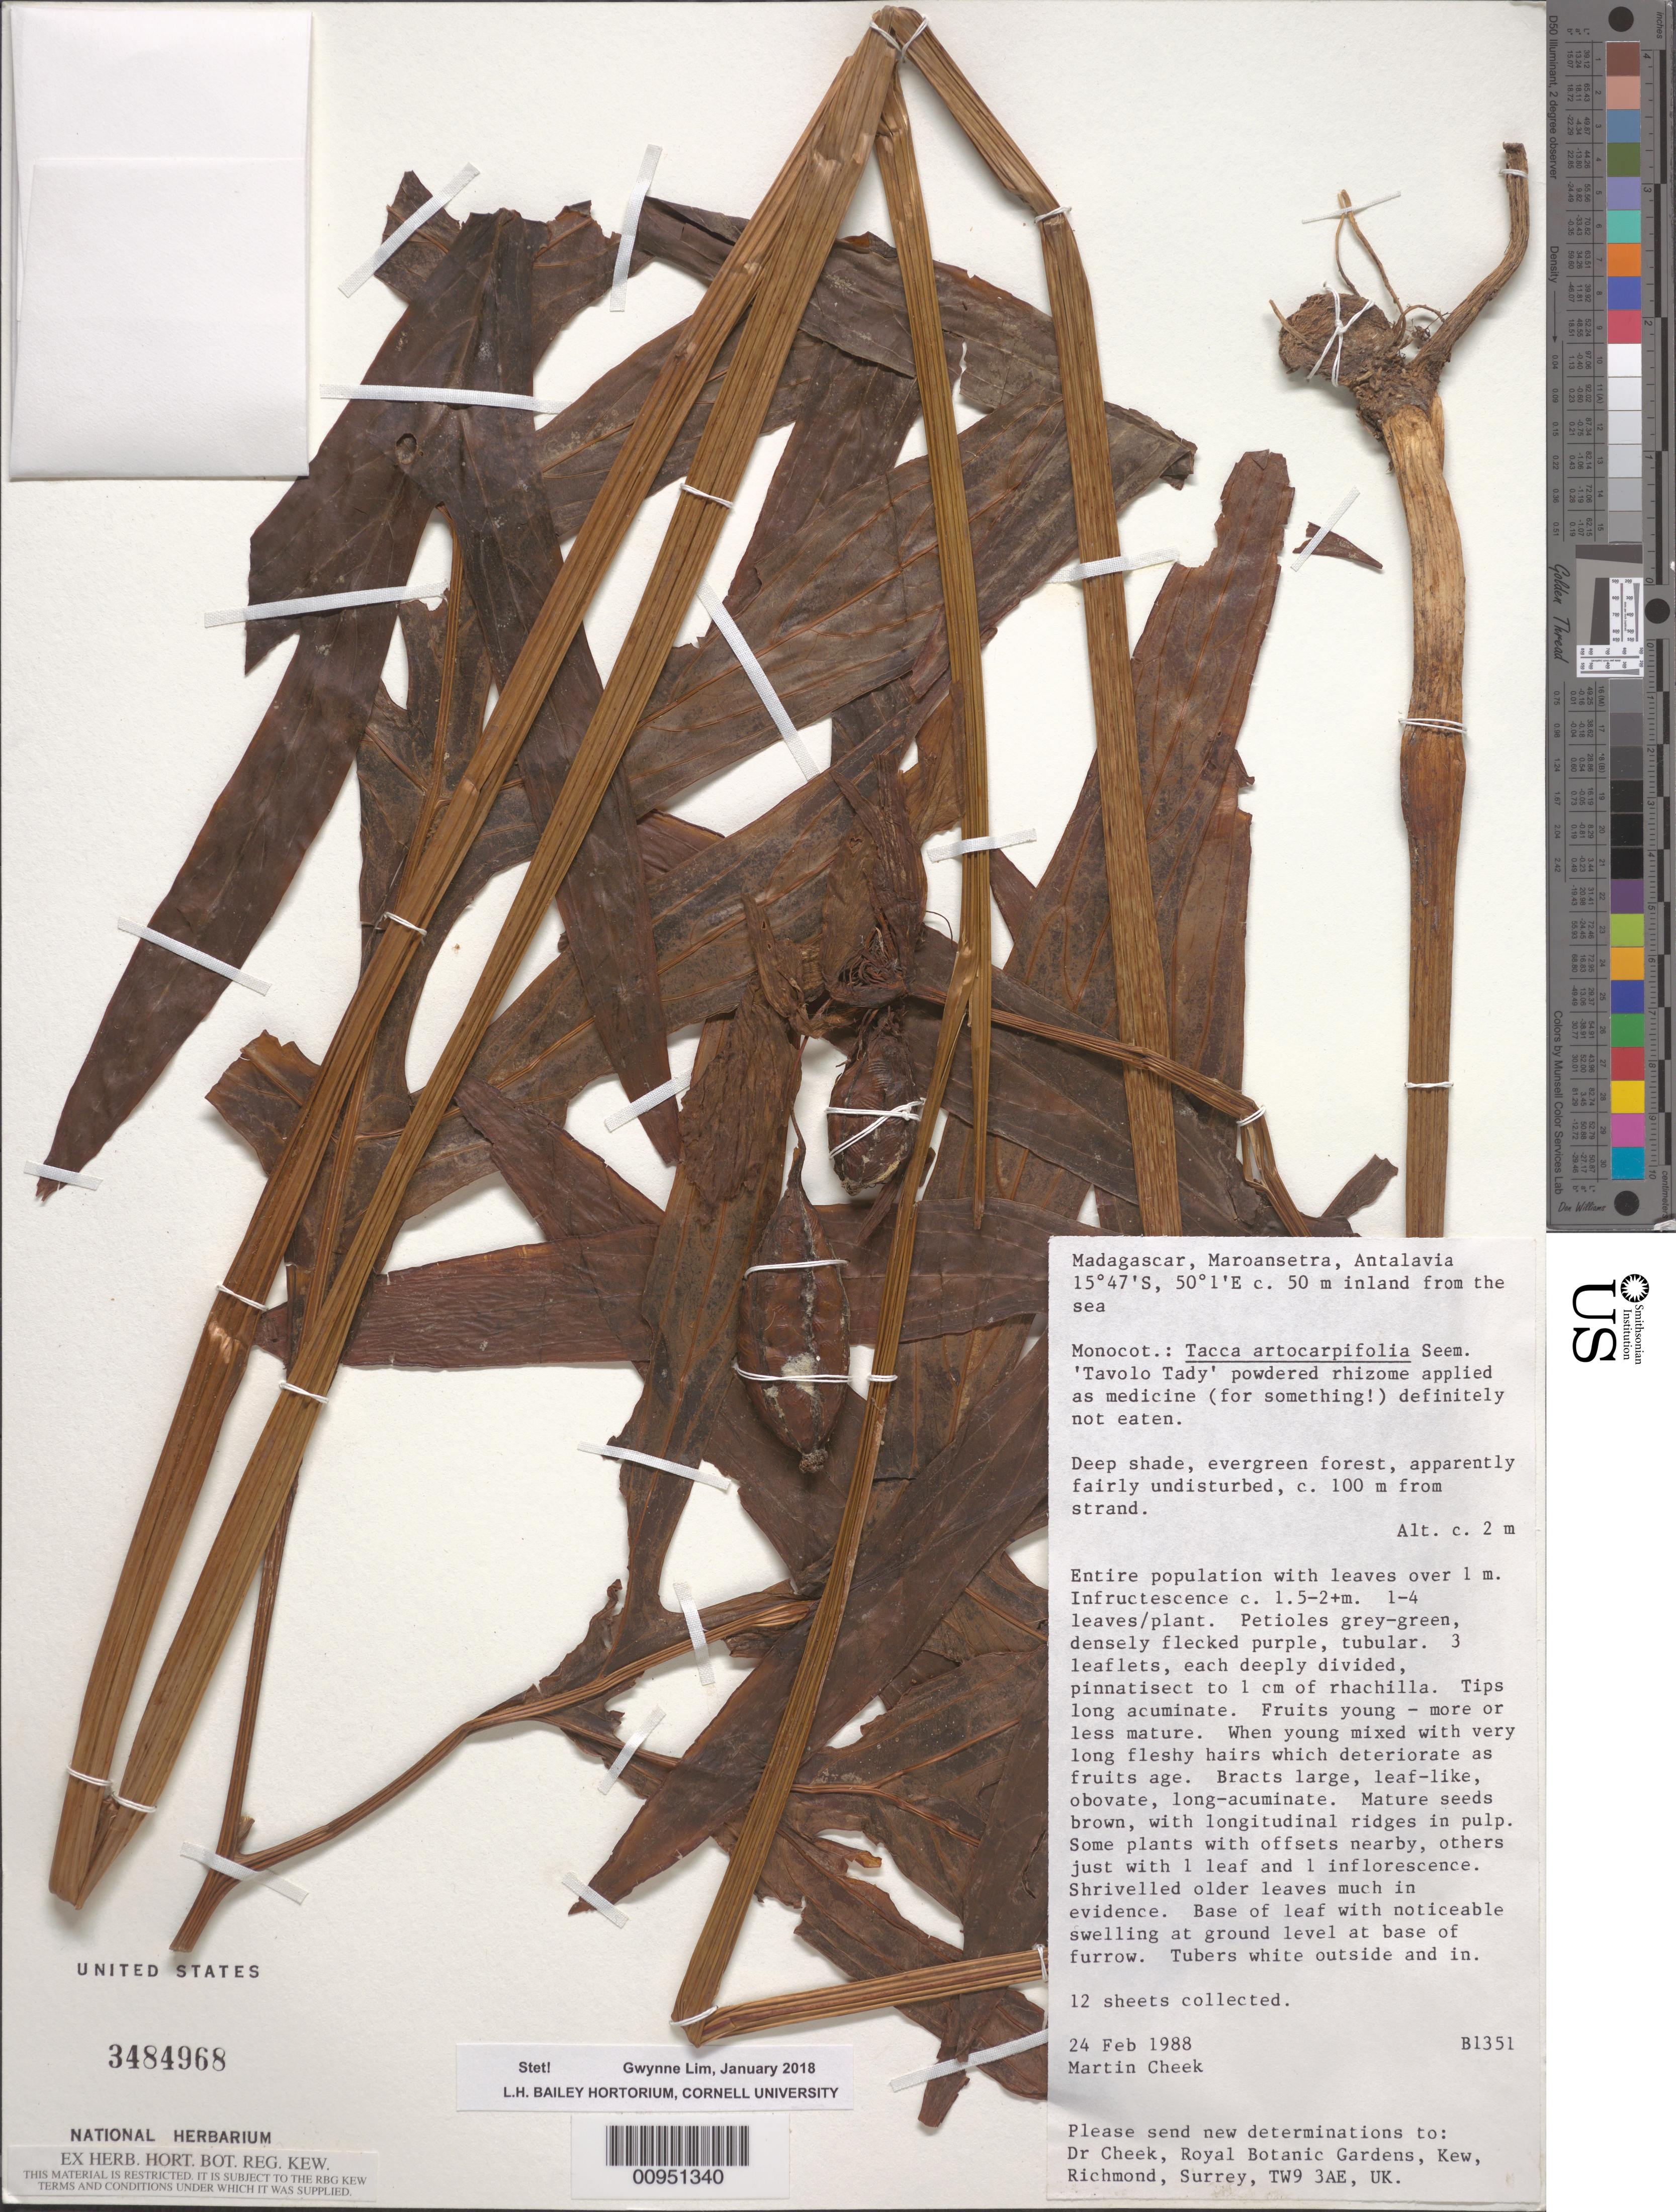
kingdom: Plantae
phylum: Tracheophyta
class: Liliopsida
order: Dioscoreales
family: Dioscoreaceae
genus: Tacca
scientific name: Tacca artocarpifolia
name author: Seem.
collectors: M. Cheek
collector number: B1351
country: Madagascar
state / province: Analanjirofo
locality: Antalavia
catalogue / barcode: US 3484968